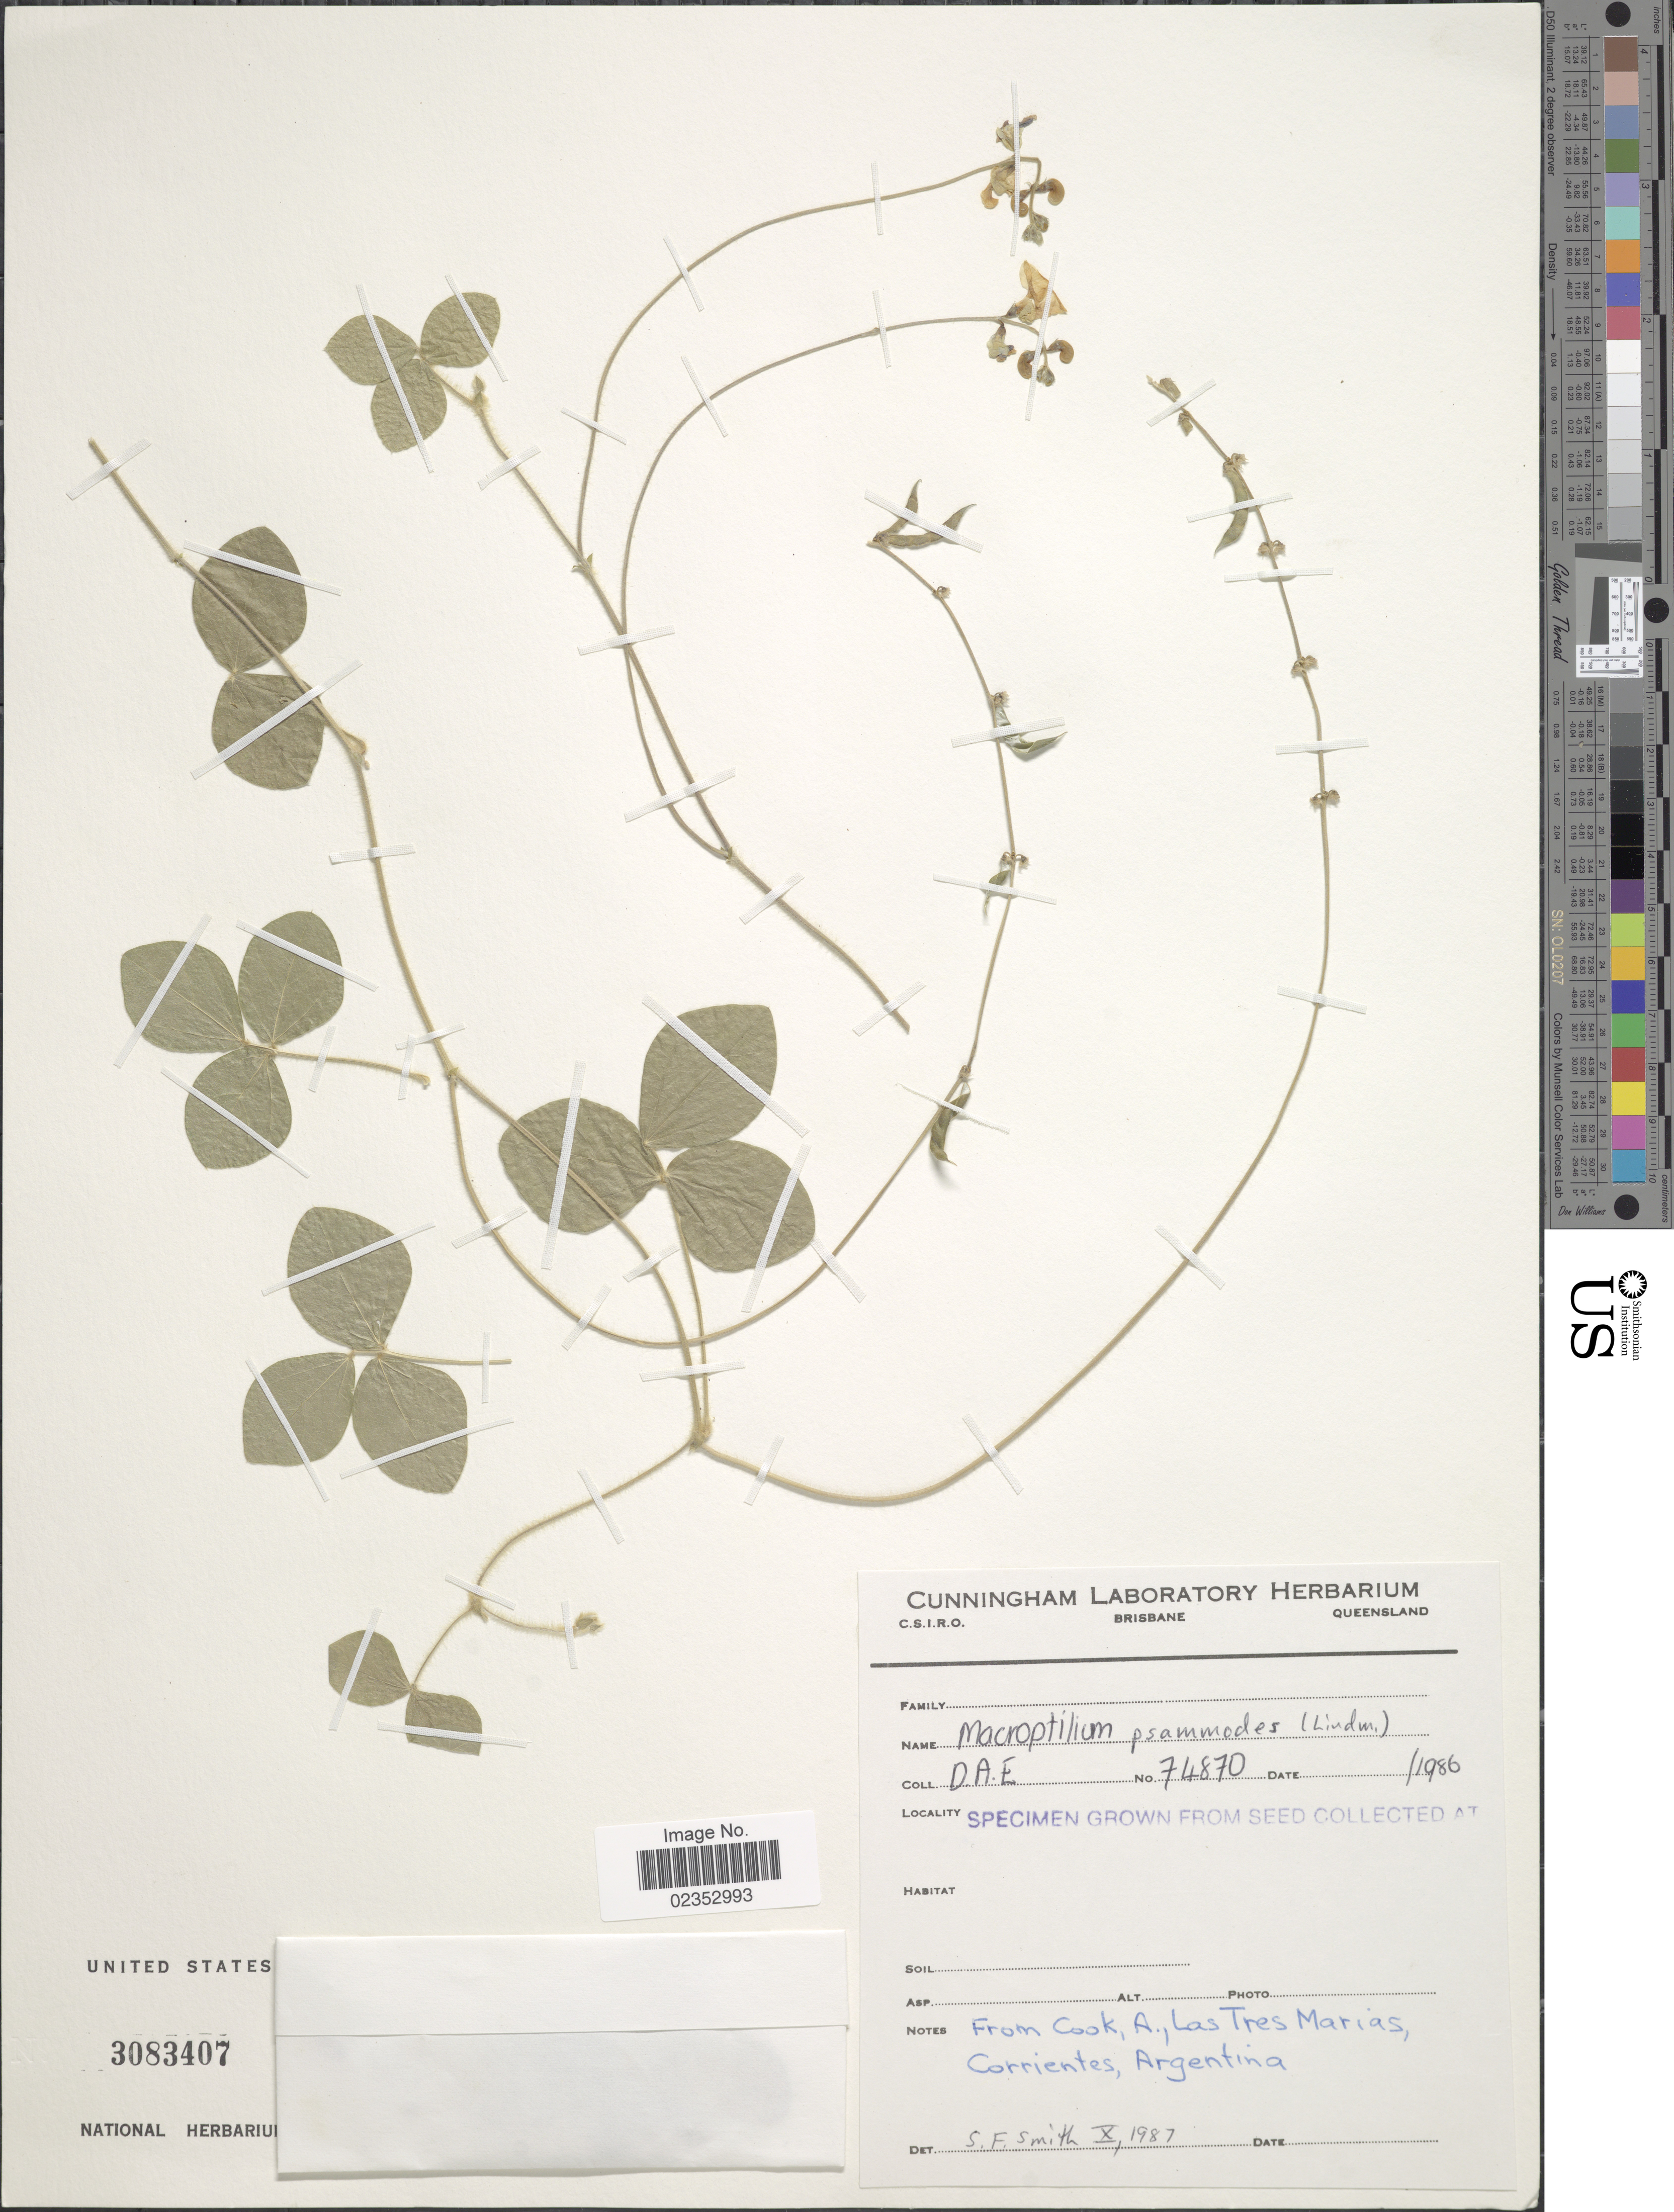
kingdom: Plantae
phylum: Tracheophyta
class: Magnoliopsida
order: Fabales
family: Fabaceae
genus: Macroptilium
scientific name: Macroptilium psammodes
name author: (Lindm.) S.I.Drewes & R.A. Palacios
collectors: D. A. E.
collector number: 74870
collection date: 1986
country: Argentina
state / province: Corrientes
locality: From Cook, A., Las Tres Marias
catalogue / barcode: US 3083407